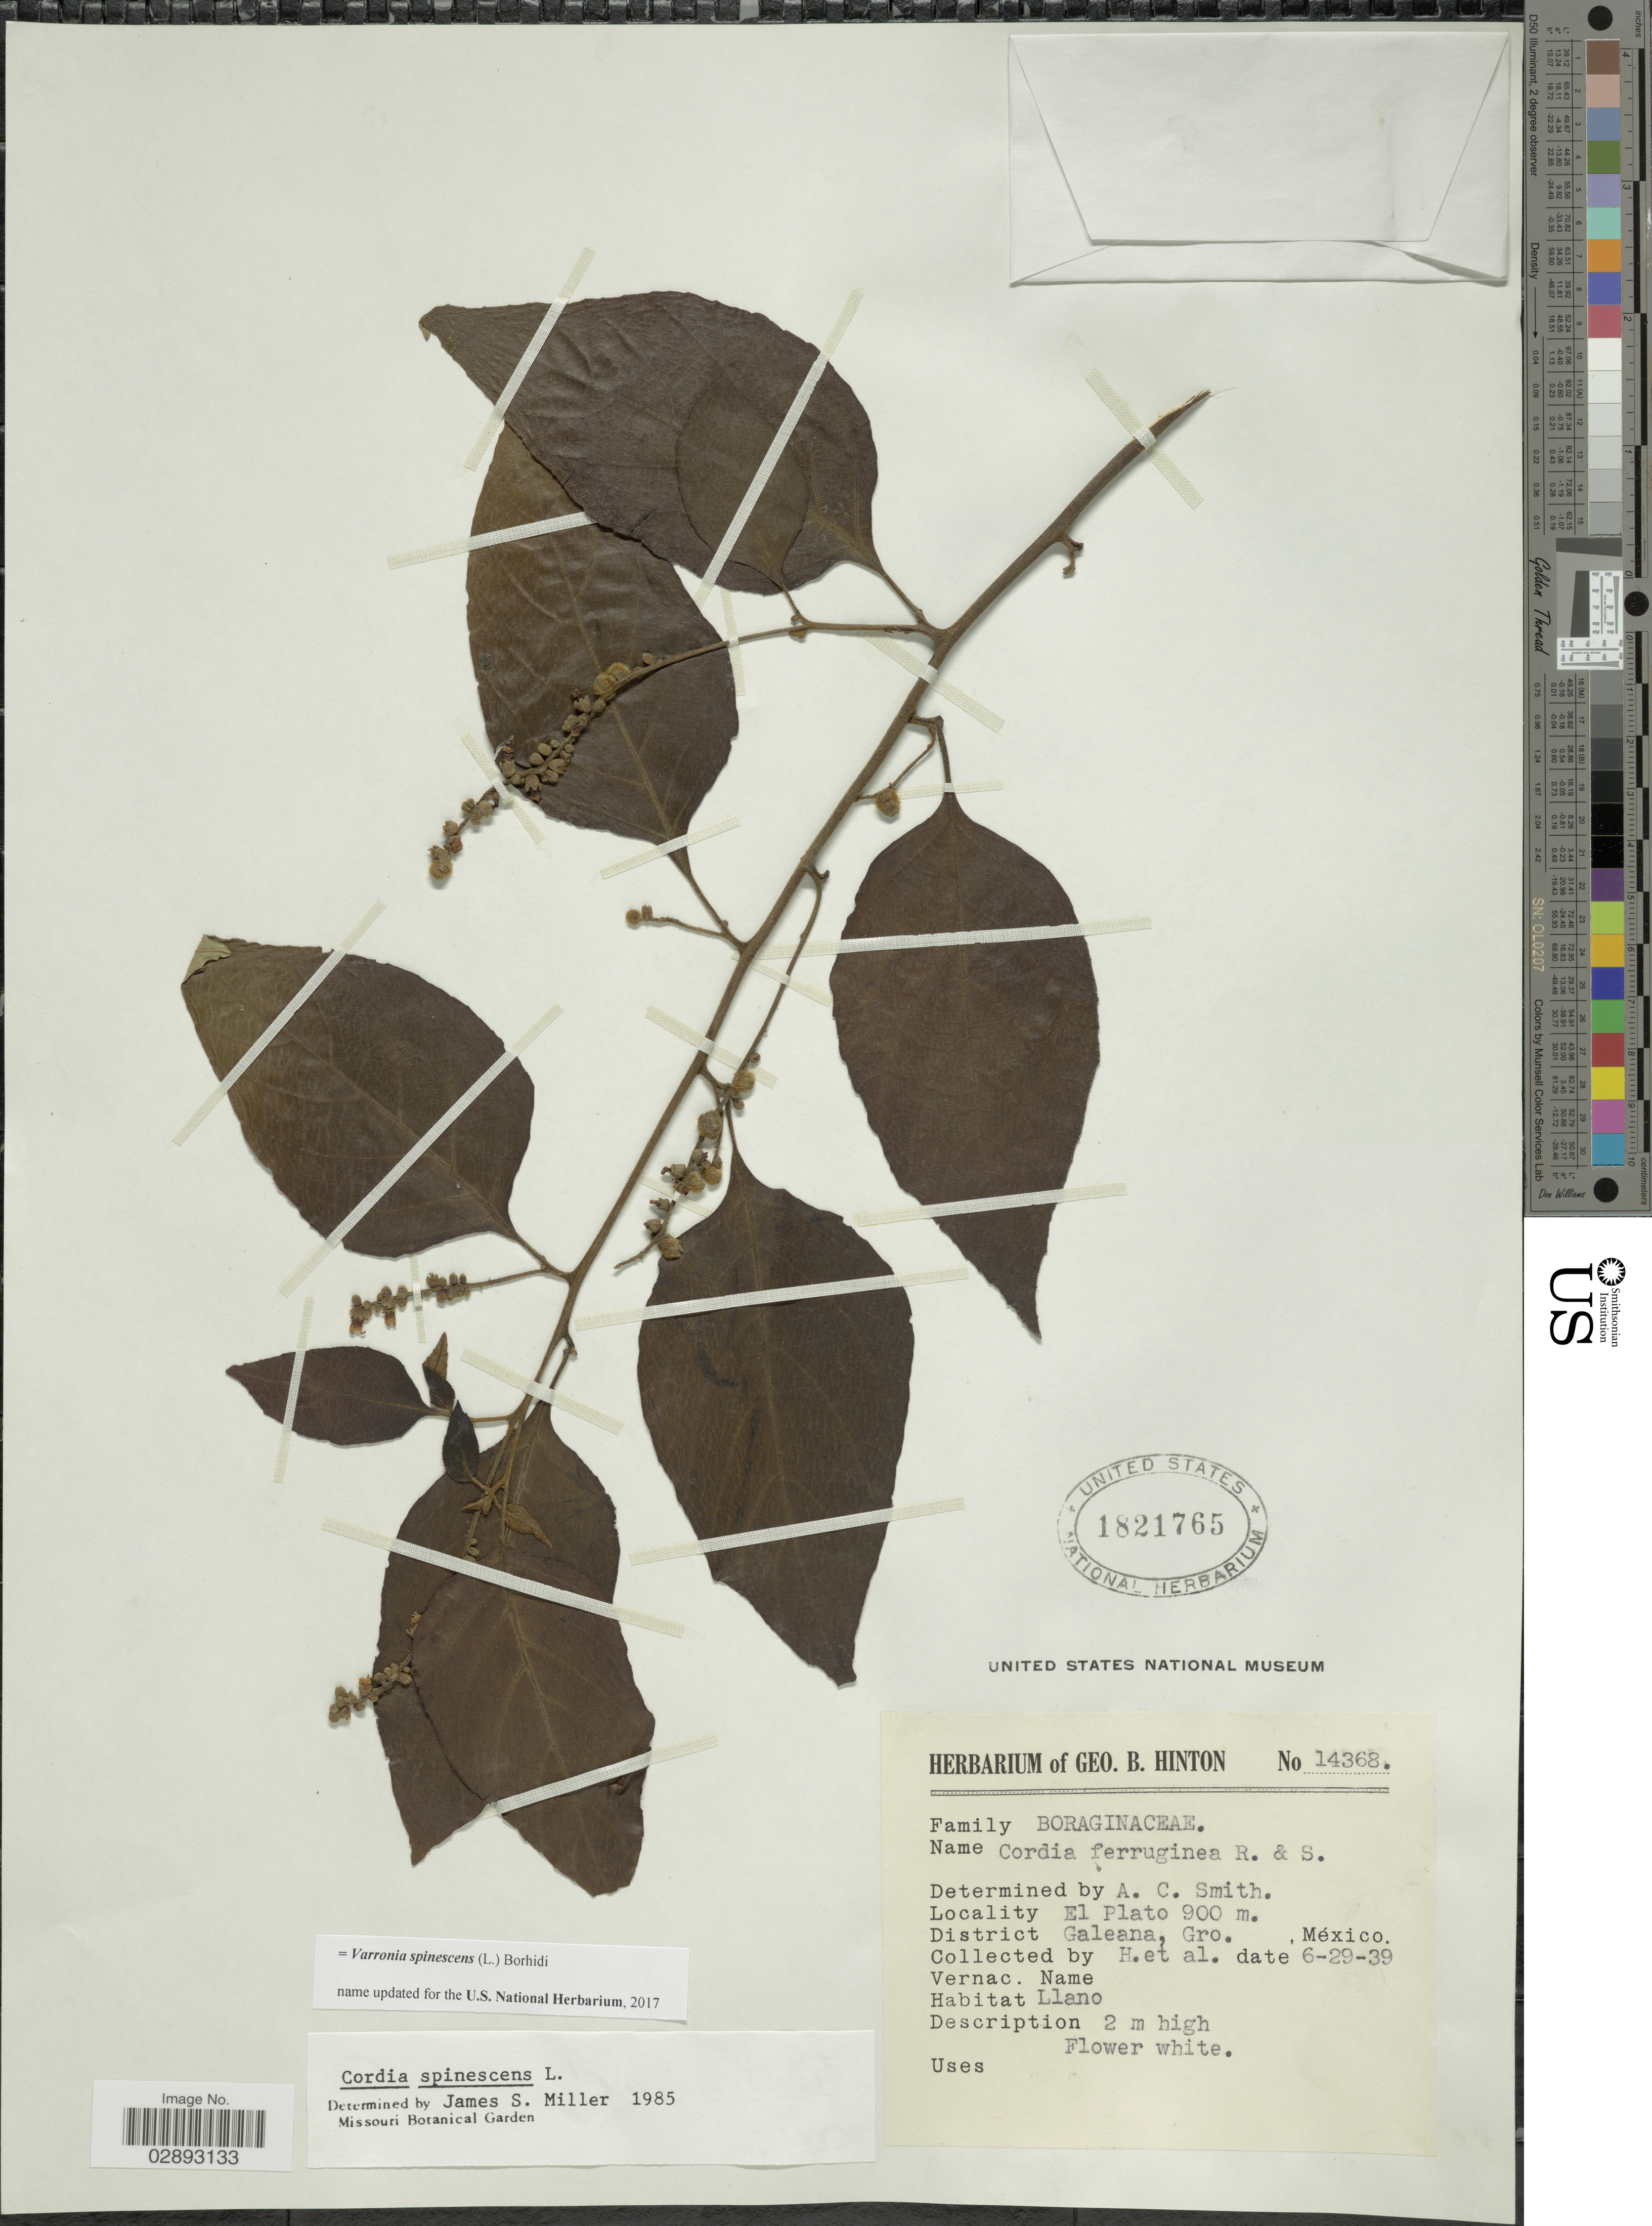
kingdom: Plantae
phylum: Tracheophyta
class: Magnoliopsida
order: Boraginales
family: Cordiaceae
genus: Varronia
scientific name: Varronia spinescens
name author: (L.) Borhidi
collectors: G. B. Hinton & et al.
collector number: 14368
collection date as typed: Transcribed d/m/y: 29/6/39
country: Mexico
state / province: Guerrero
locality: El Plato. District Galeana, Gro.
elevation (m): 900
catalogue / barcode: US 1821765